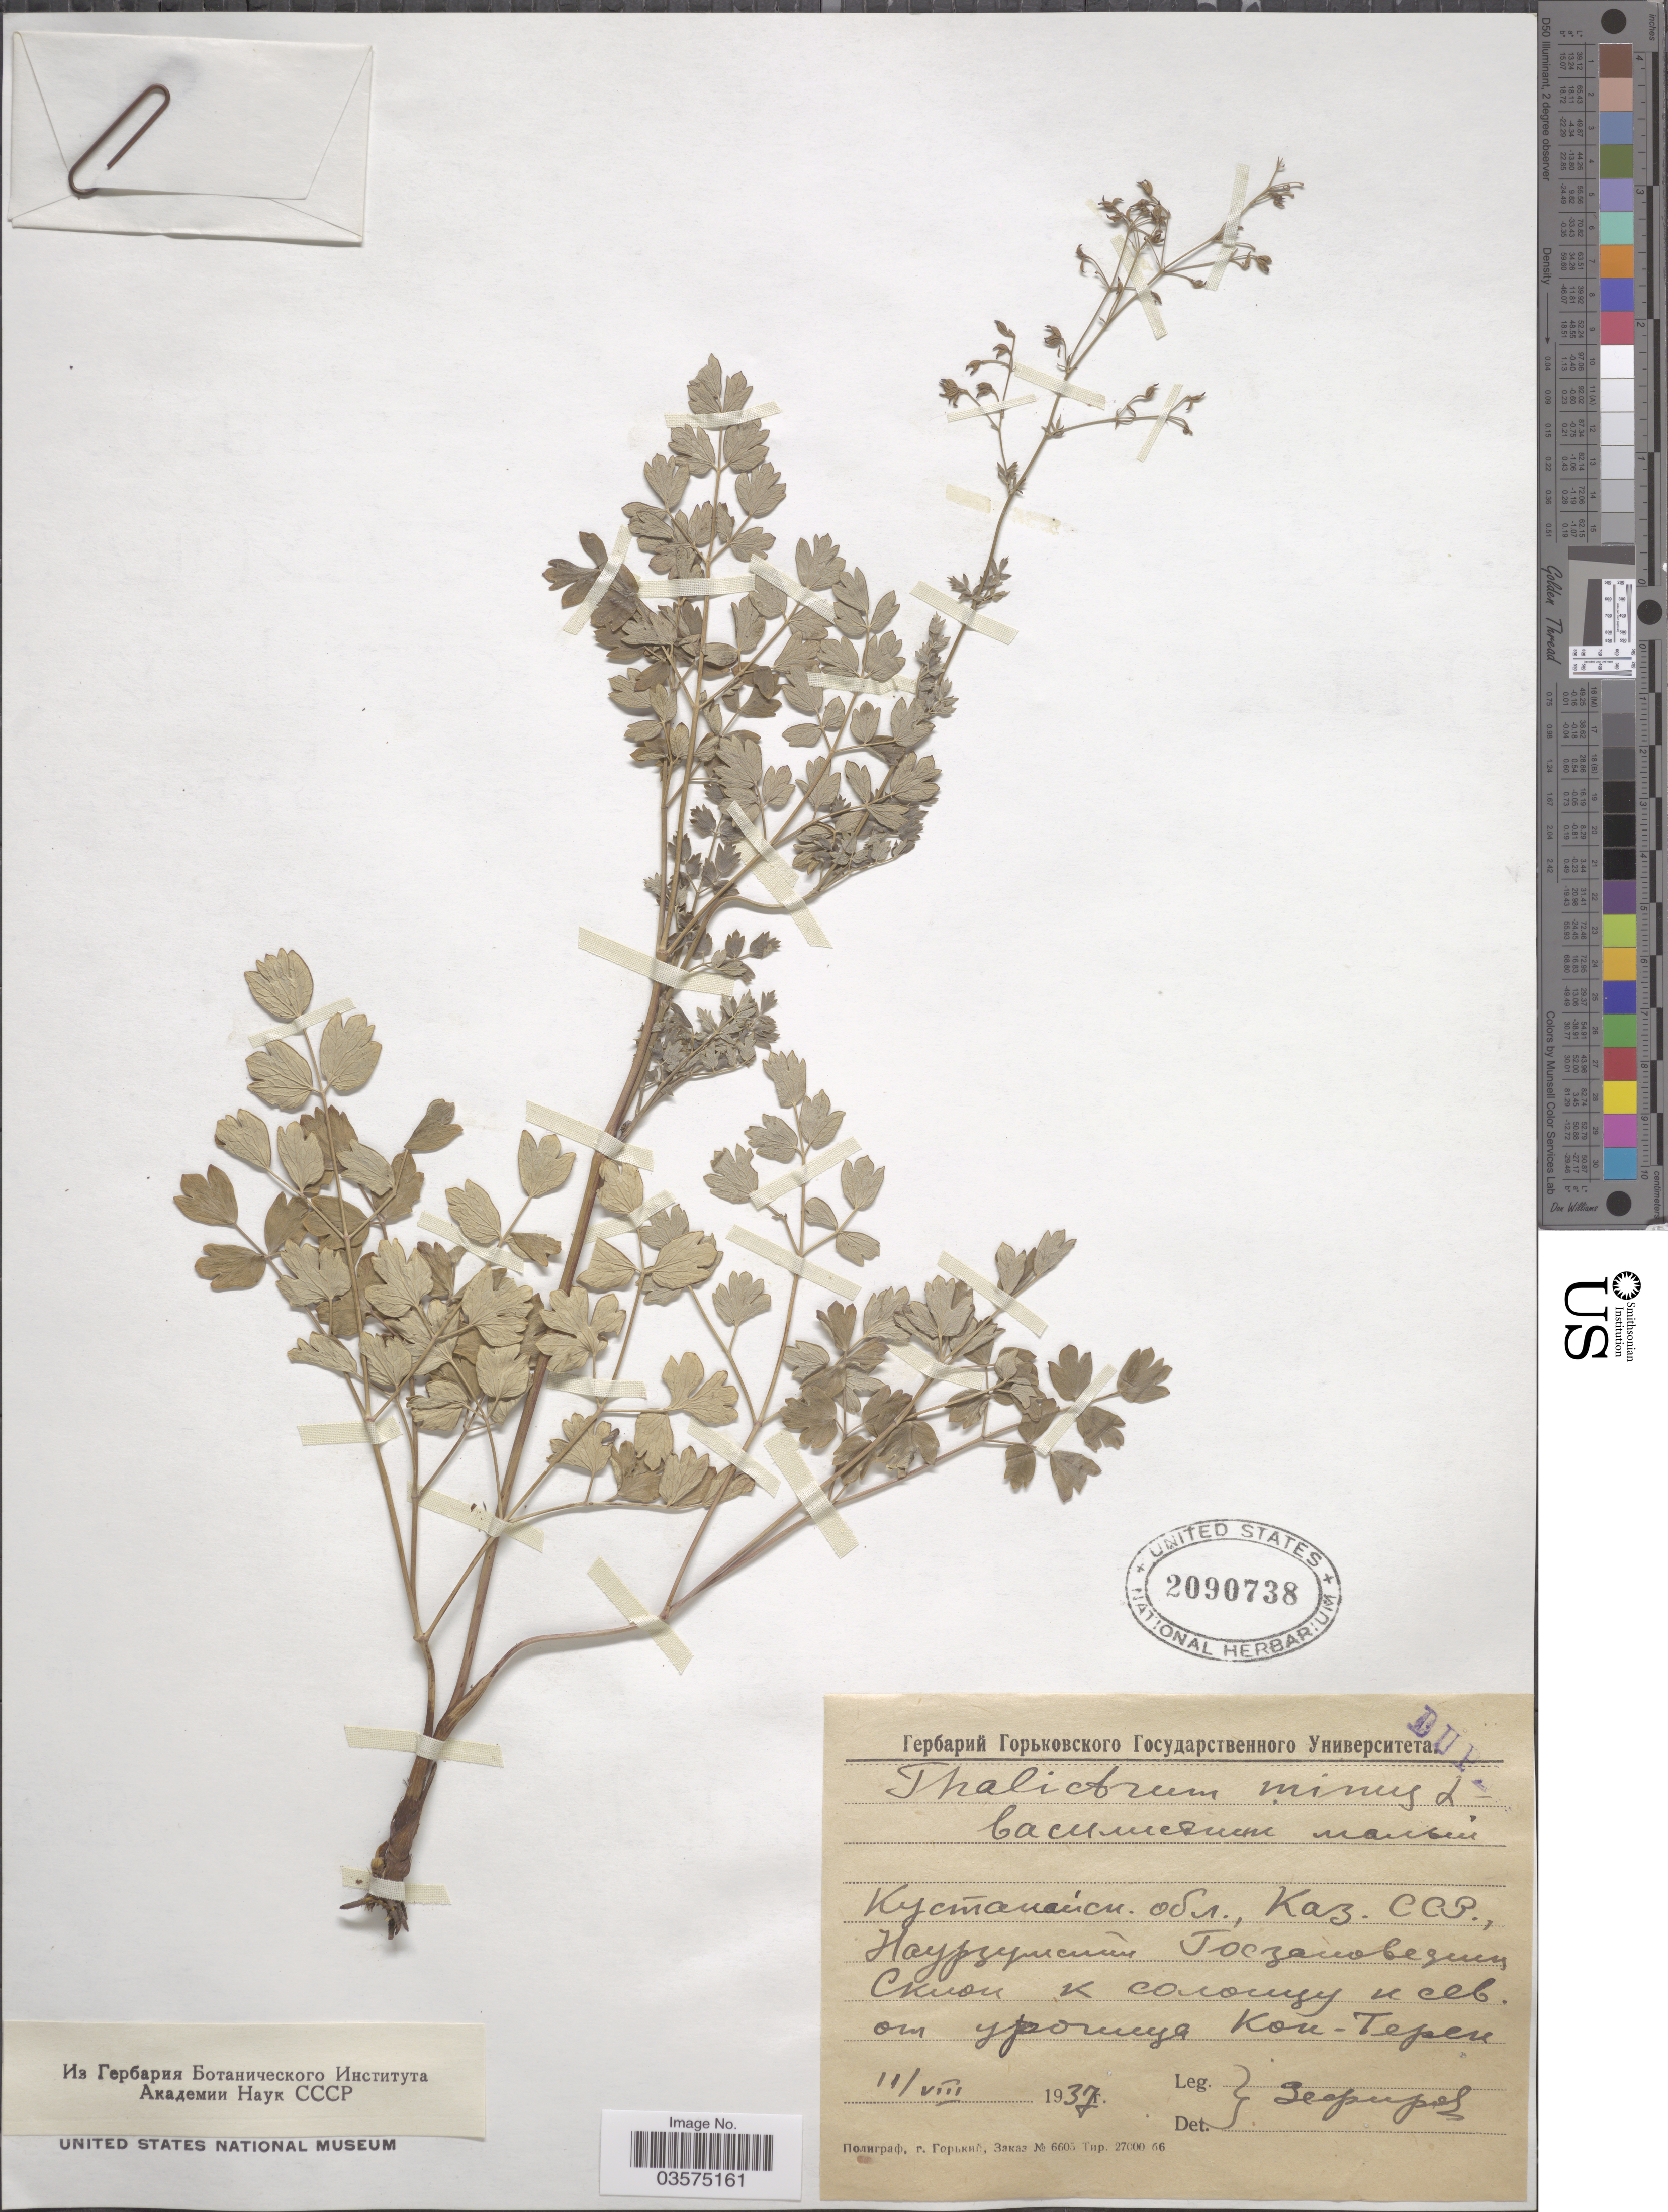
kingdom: Plantae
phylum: Tracheophyta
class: Magnoliopsida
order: Ranunculales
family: Ranunculaceae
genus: Thalictrum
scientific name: Thalictrum minus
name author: L.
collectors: Zefirov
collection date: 1937-08-11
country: Kazakhstan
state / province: Qustanay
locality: Naurzumskiy Zapovednik, N from Kok-Terek.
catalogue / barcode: US 2090738